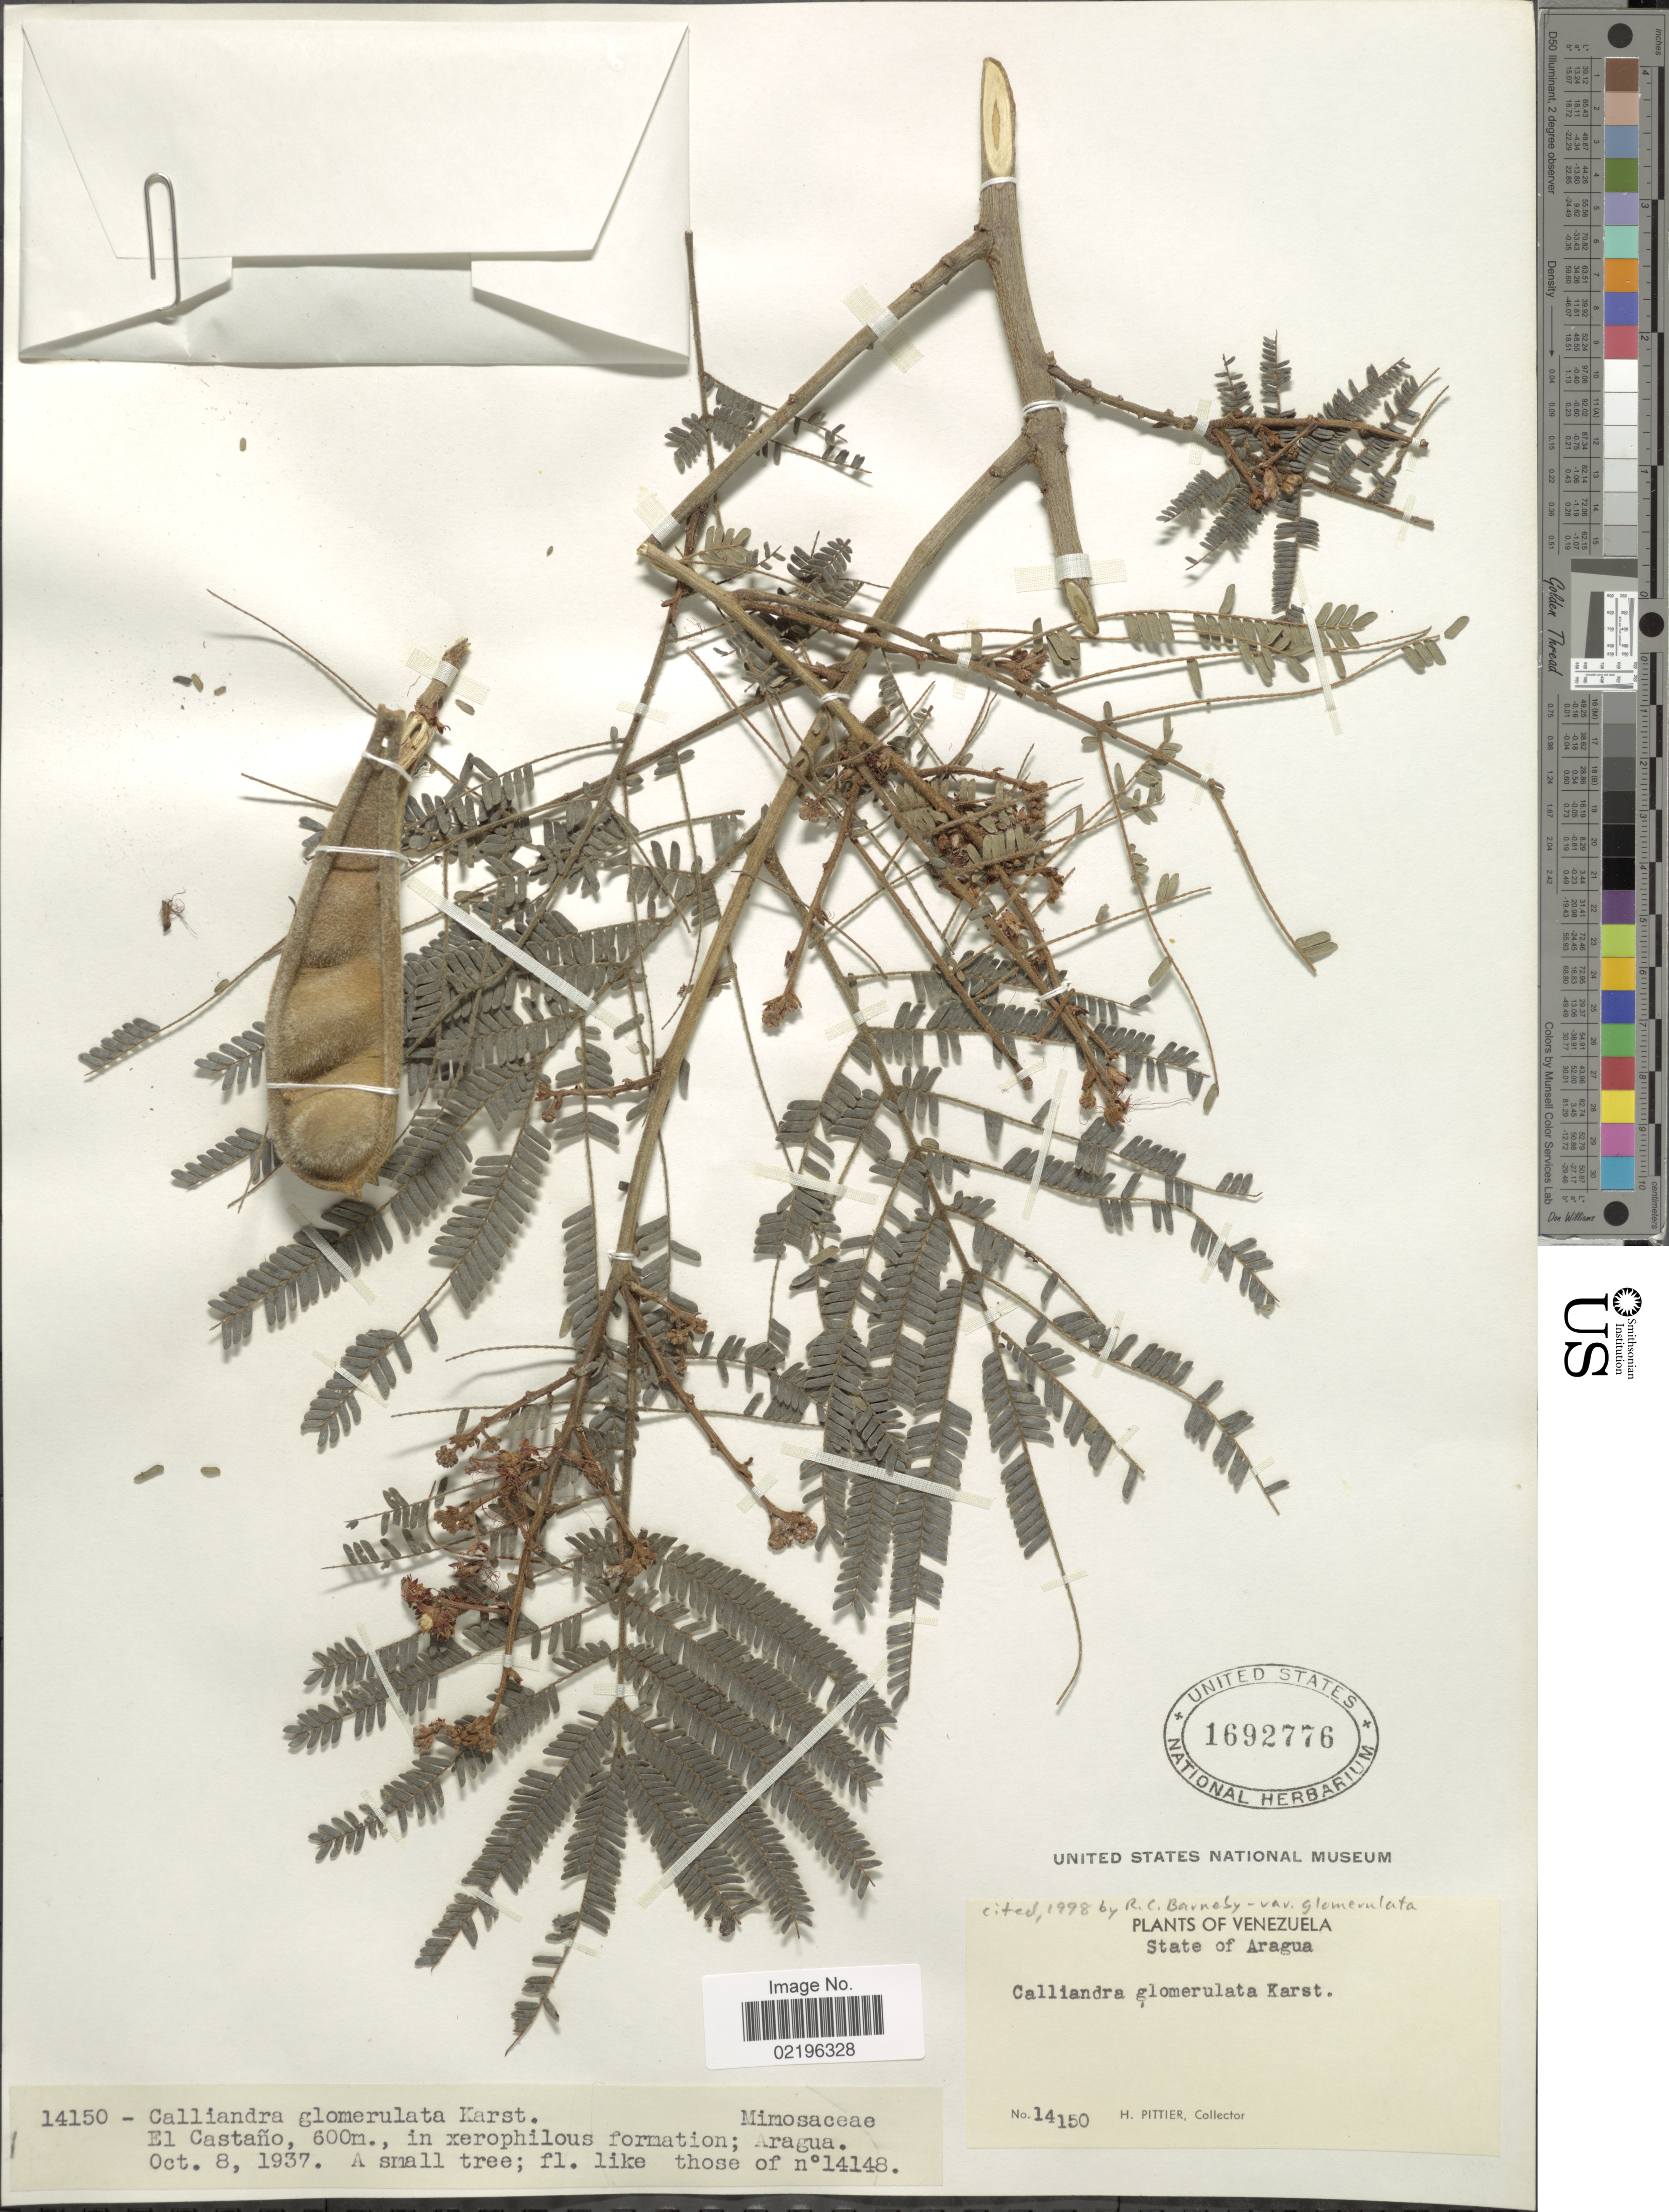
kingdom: Plantae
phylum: Tracheophyta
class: Magnoliopsida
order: Fabales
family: Fabaceae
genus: Calliandra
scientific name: Calliandra glomerulata var. glomerulata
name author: H. Karst.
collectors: H. F. Pittier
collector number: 14150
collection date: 1937-10-08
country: Venezuela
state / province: Aragua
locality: El Castano, in xerophilous formation; Aragua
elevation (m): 600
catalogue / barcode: US 1692776